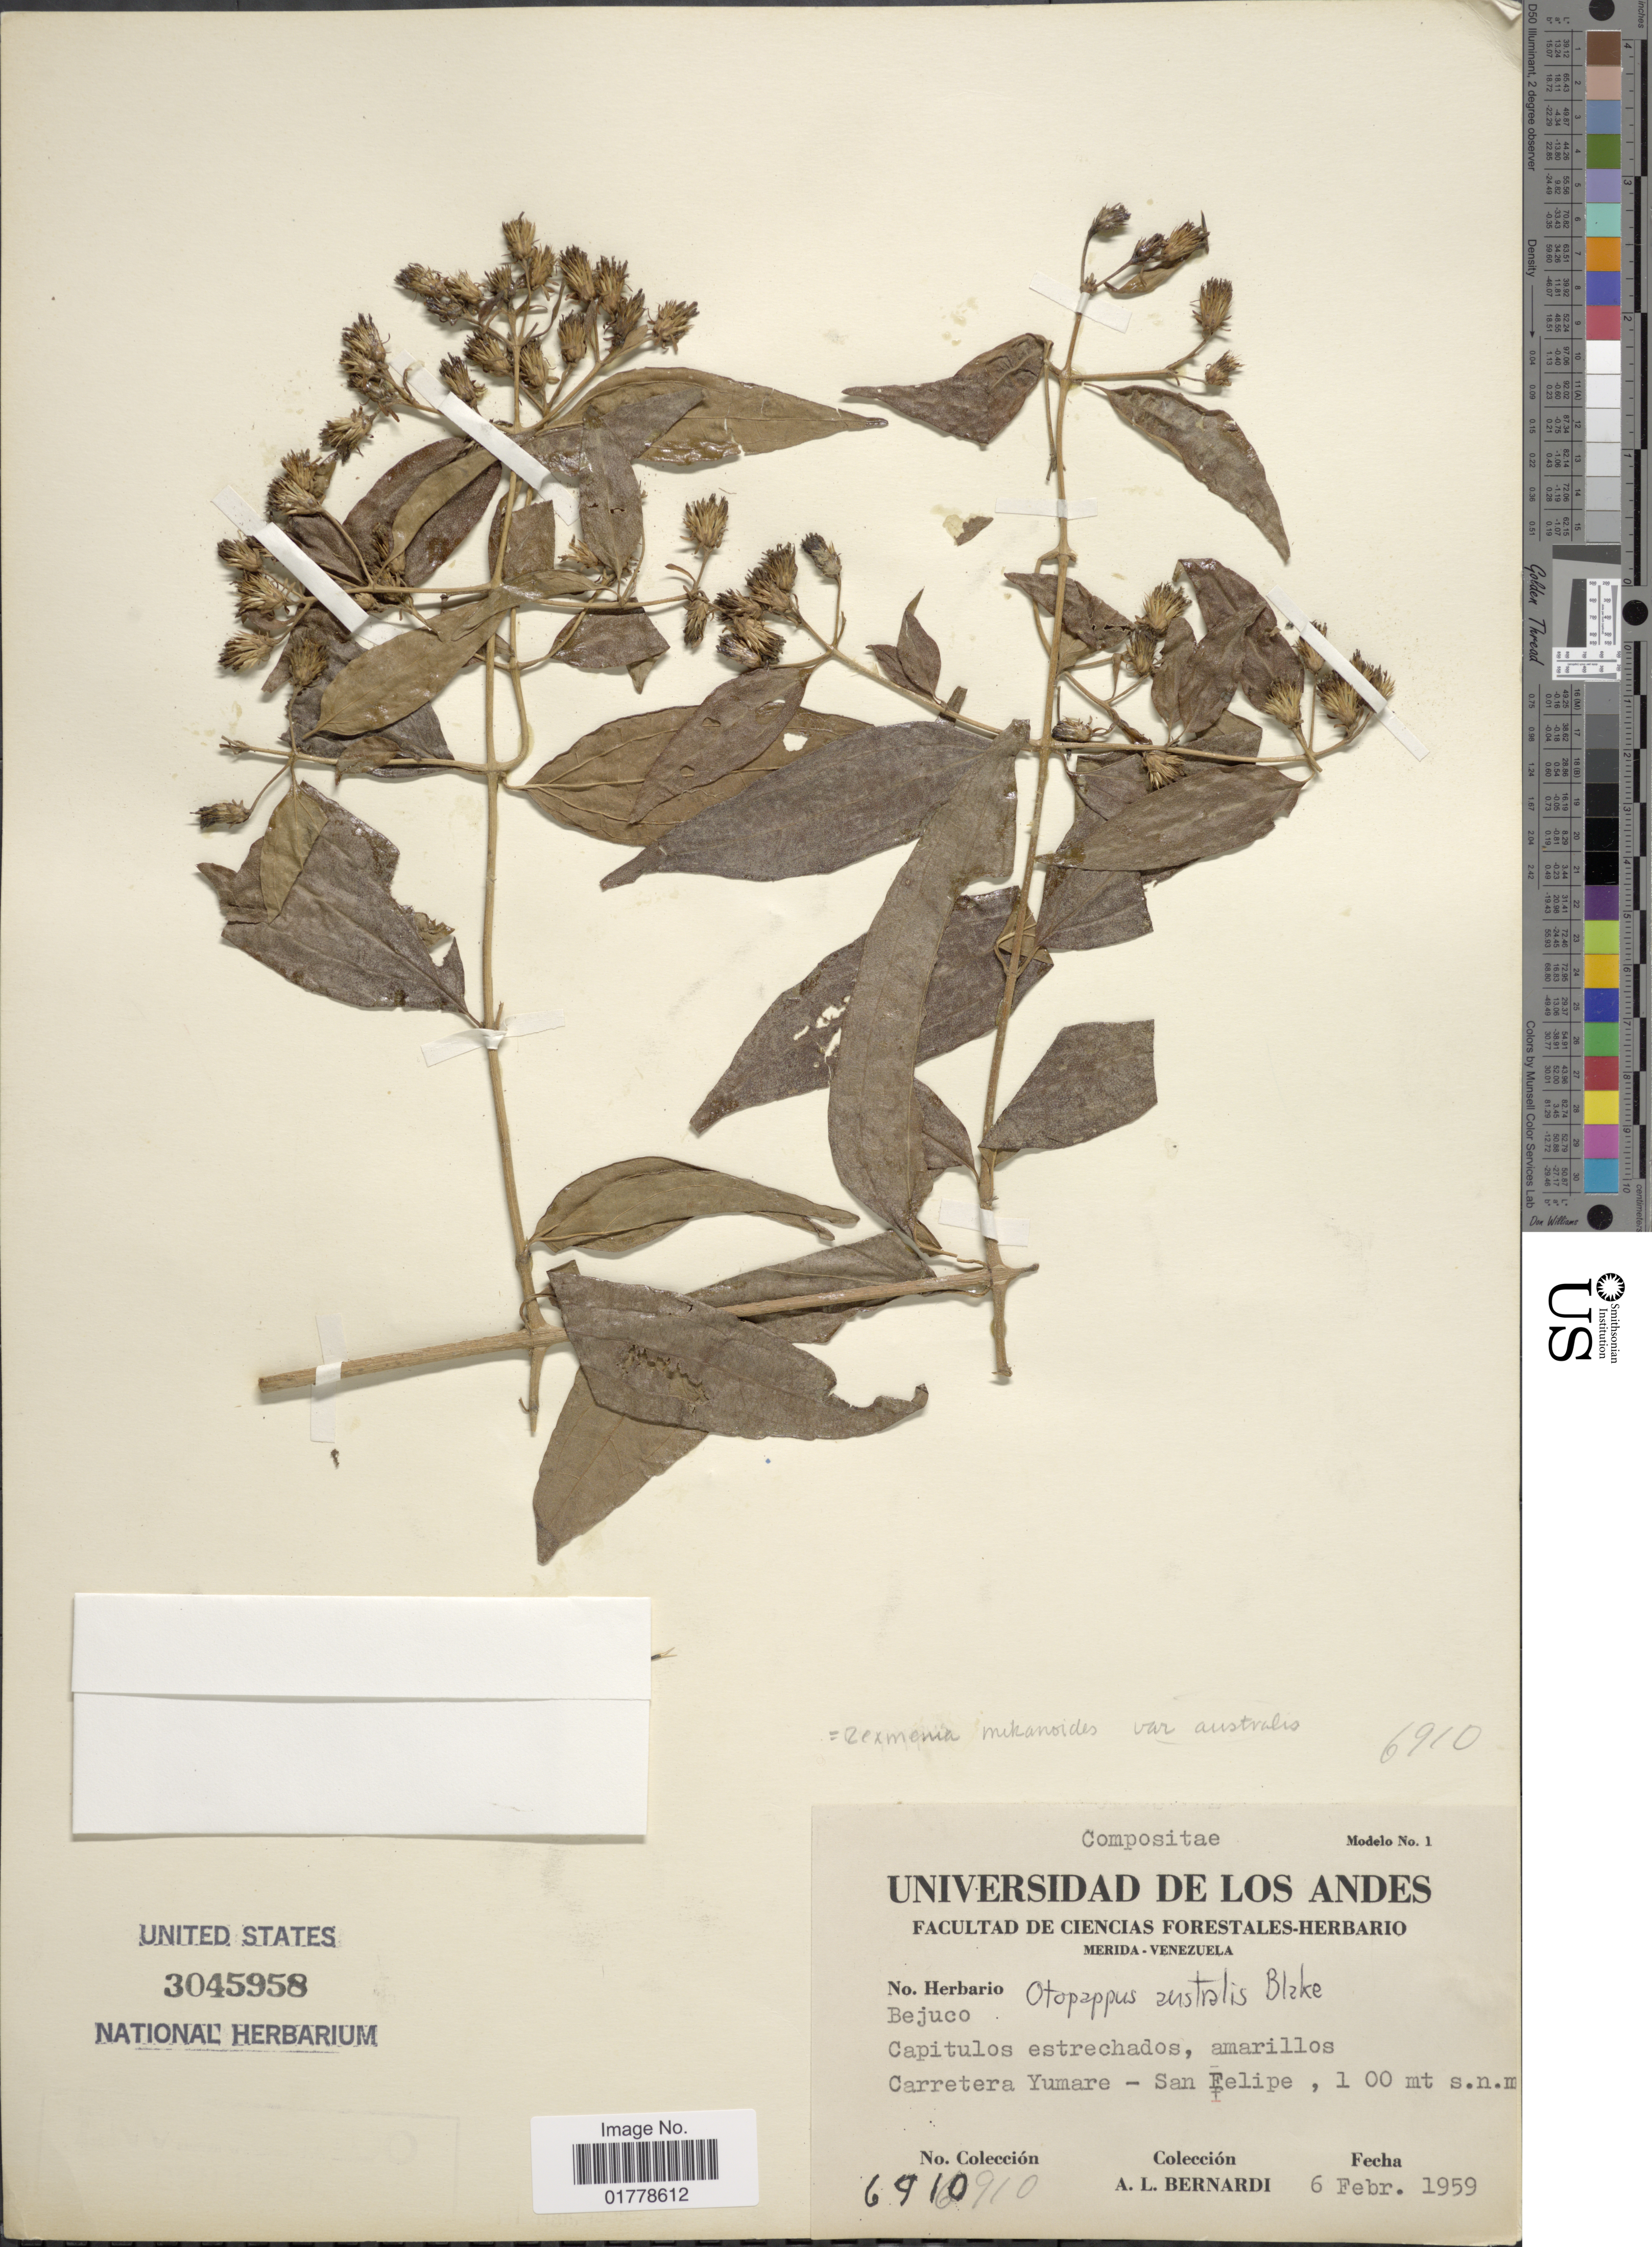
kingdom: Plantae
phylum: Tracheophyta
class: Magnoliopsida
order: Asterales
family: Asteraceae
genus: Oblivia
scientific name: Oblivia mikanioides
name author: (Britton) Strother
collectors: A. L. Bernardi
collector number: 6910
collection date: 1959-02-06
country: Venezuela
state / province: Mérida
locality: Carretera Yumare - San Felipe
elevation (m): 100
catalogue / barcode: US 3045958